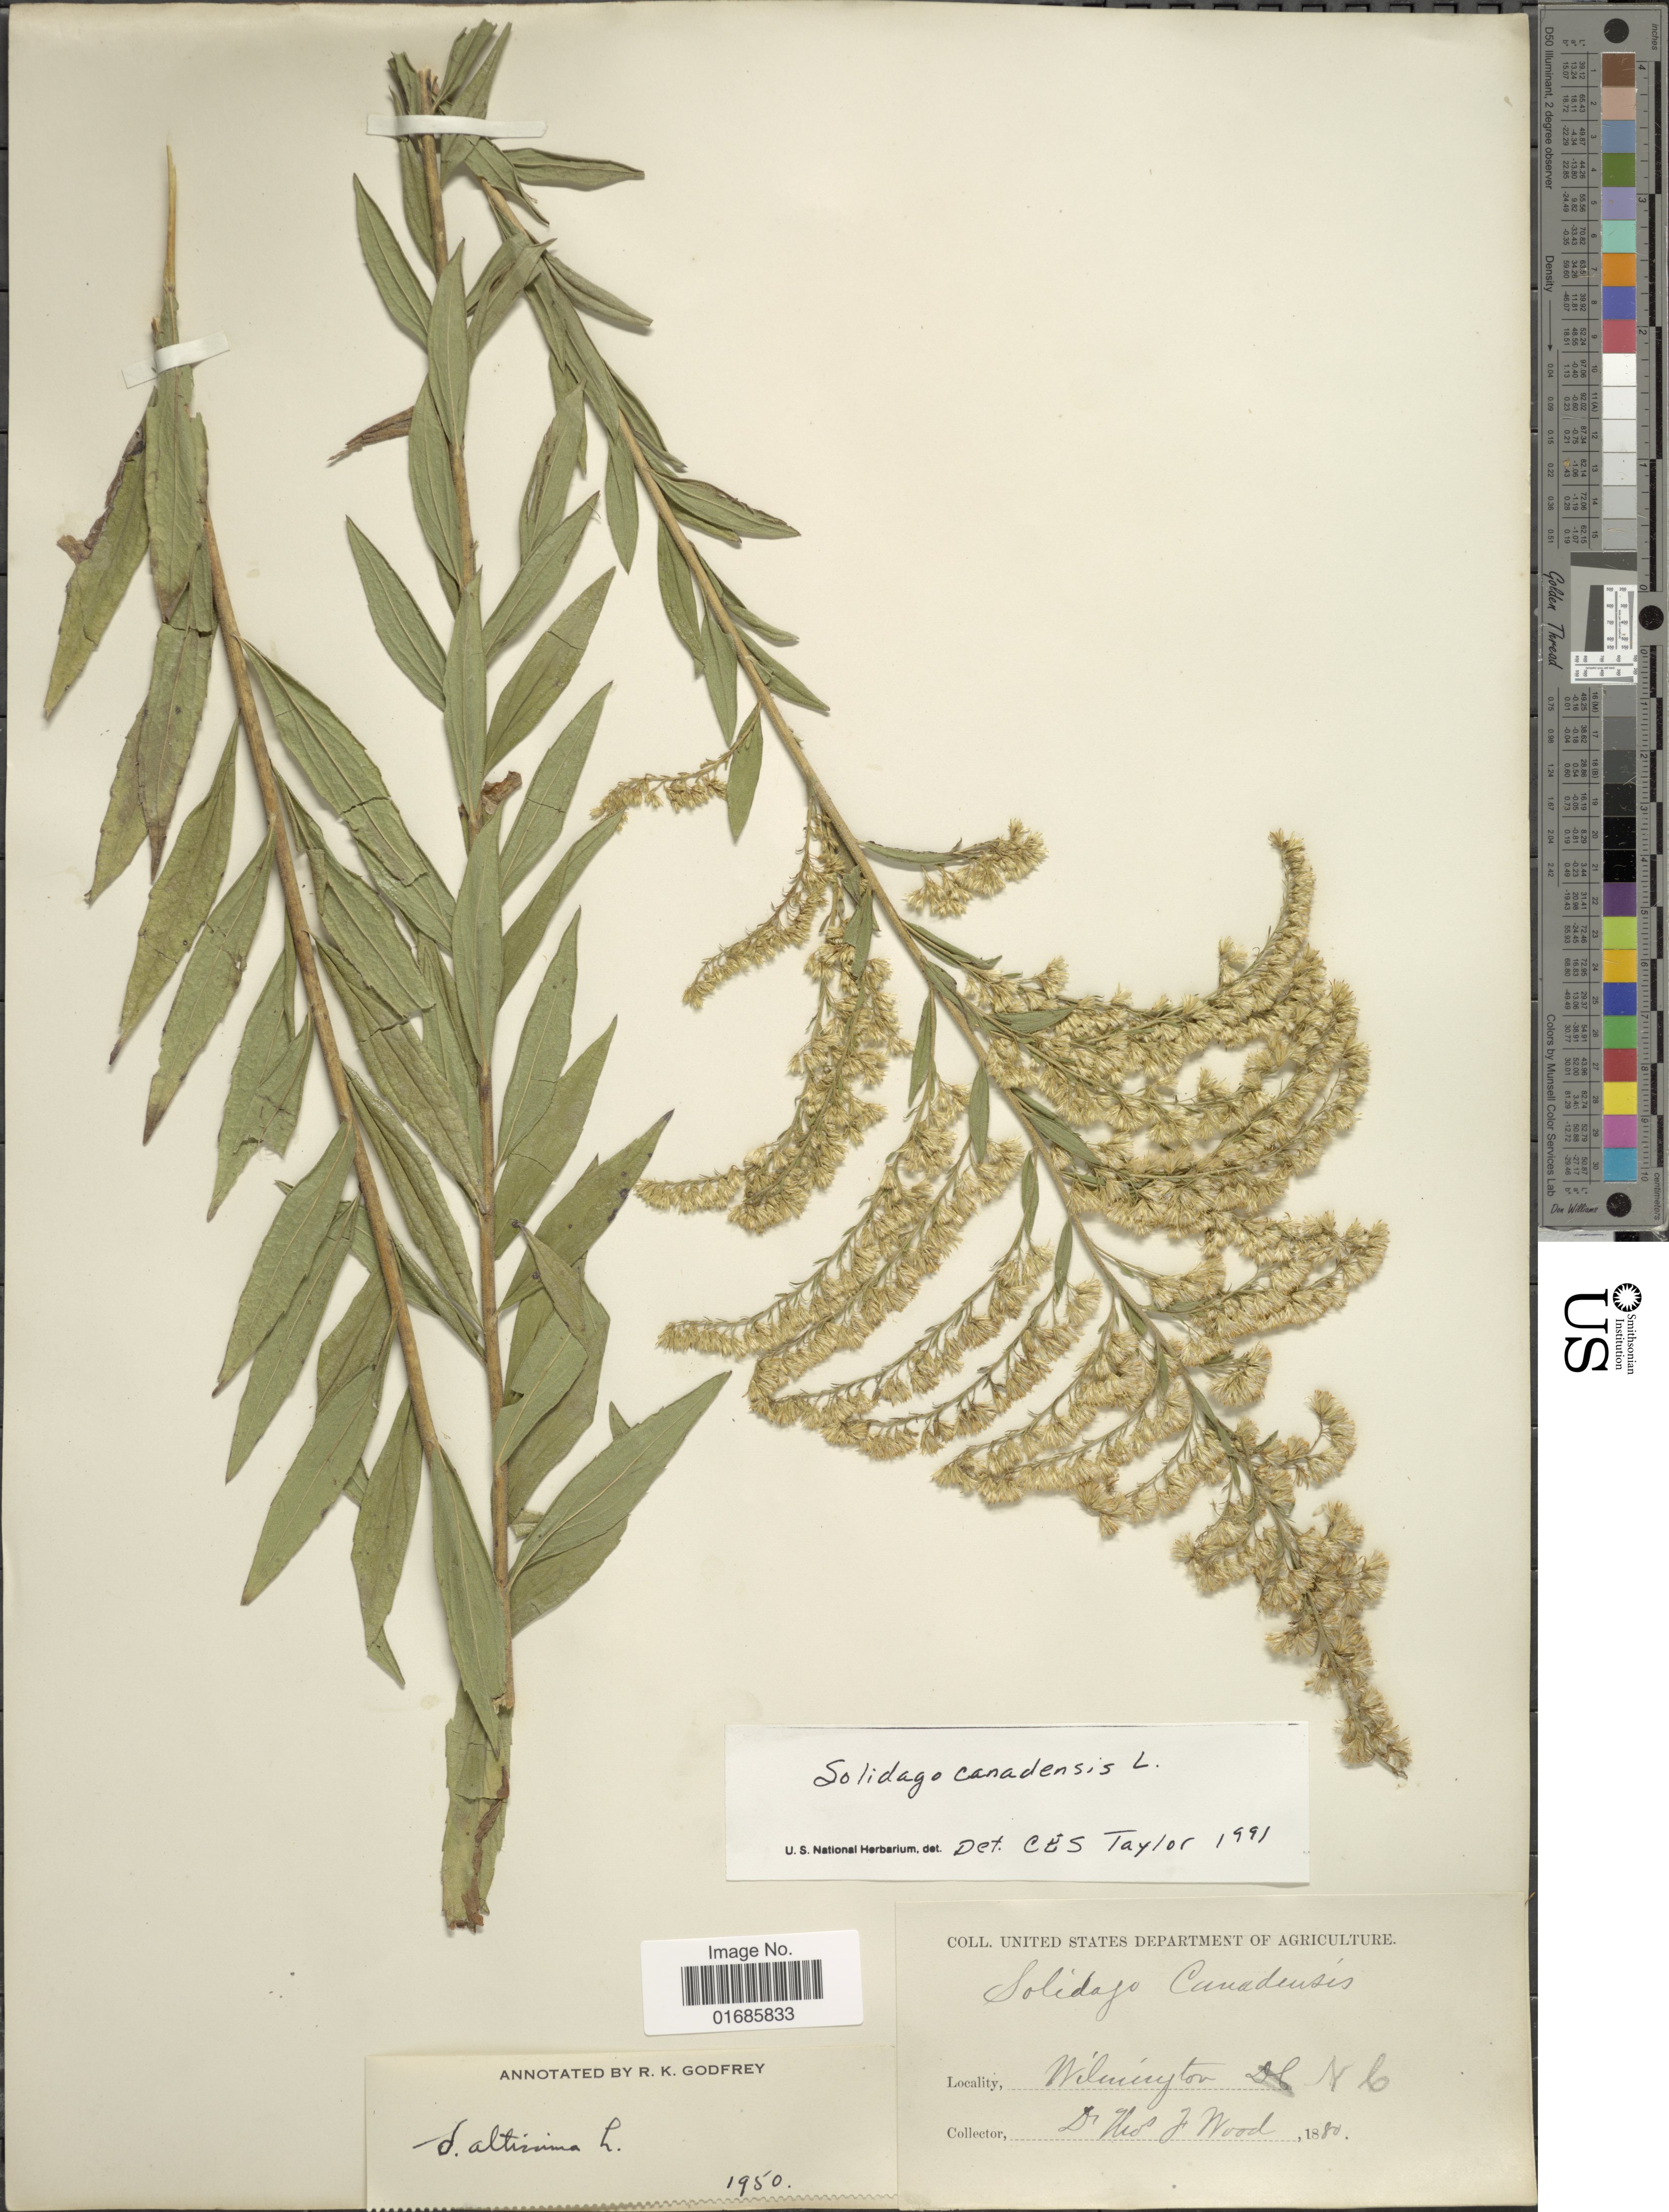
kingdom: Plantae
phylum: Tracheophyta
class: Magnoliopsida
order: Asterales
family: Asteraceae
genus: Solidago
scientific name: Solidago canadensis var. scabra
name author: (Muhl. ex Willd.) Torr. & A. Gray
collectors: T. F. Wood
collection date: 1880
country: United States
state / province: North Carolina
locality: Wilmington